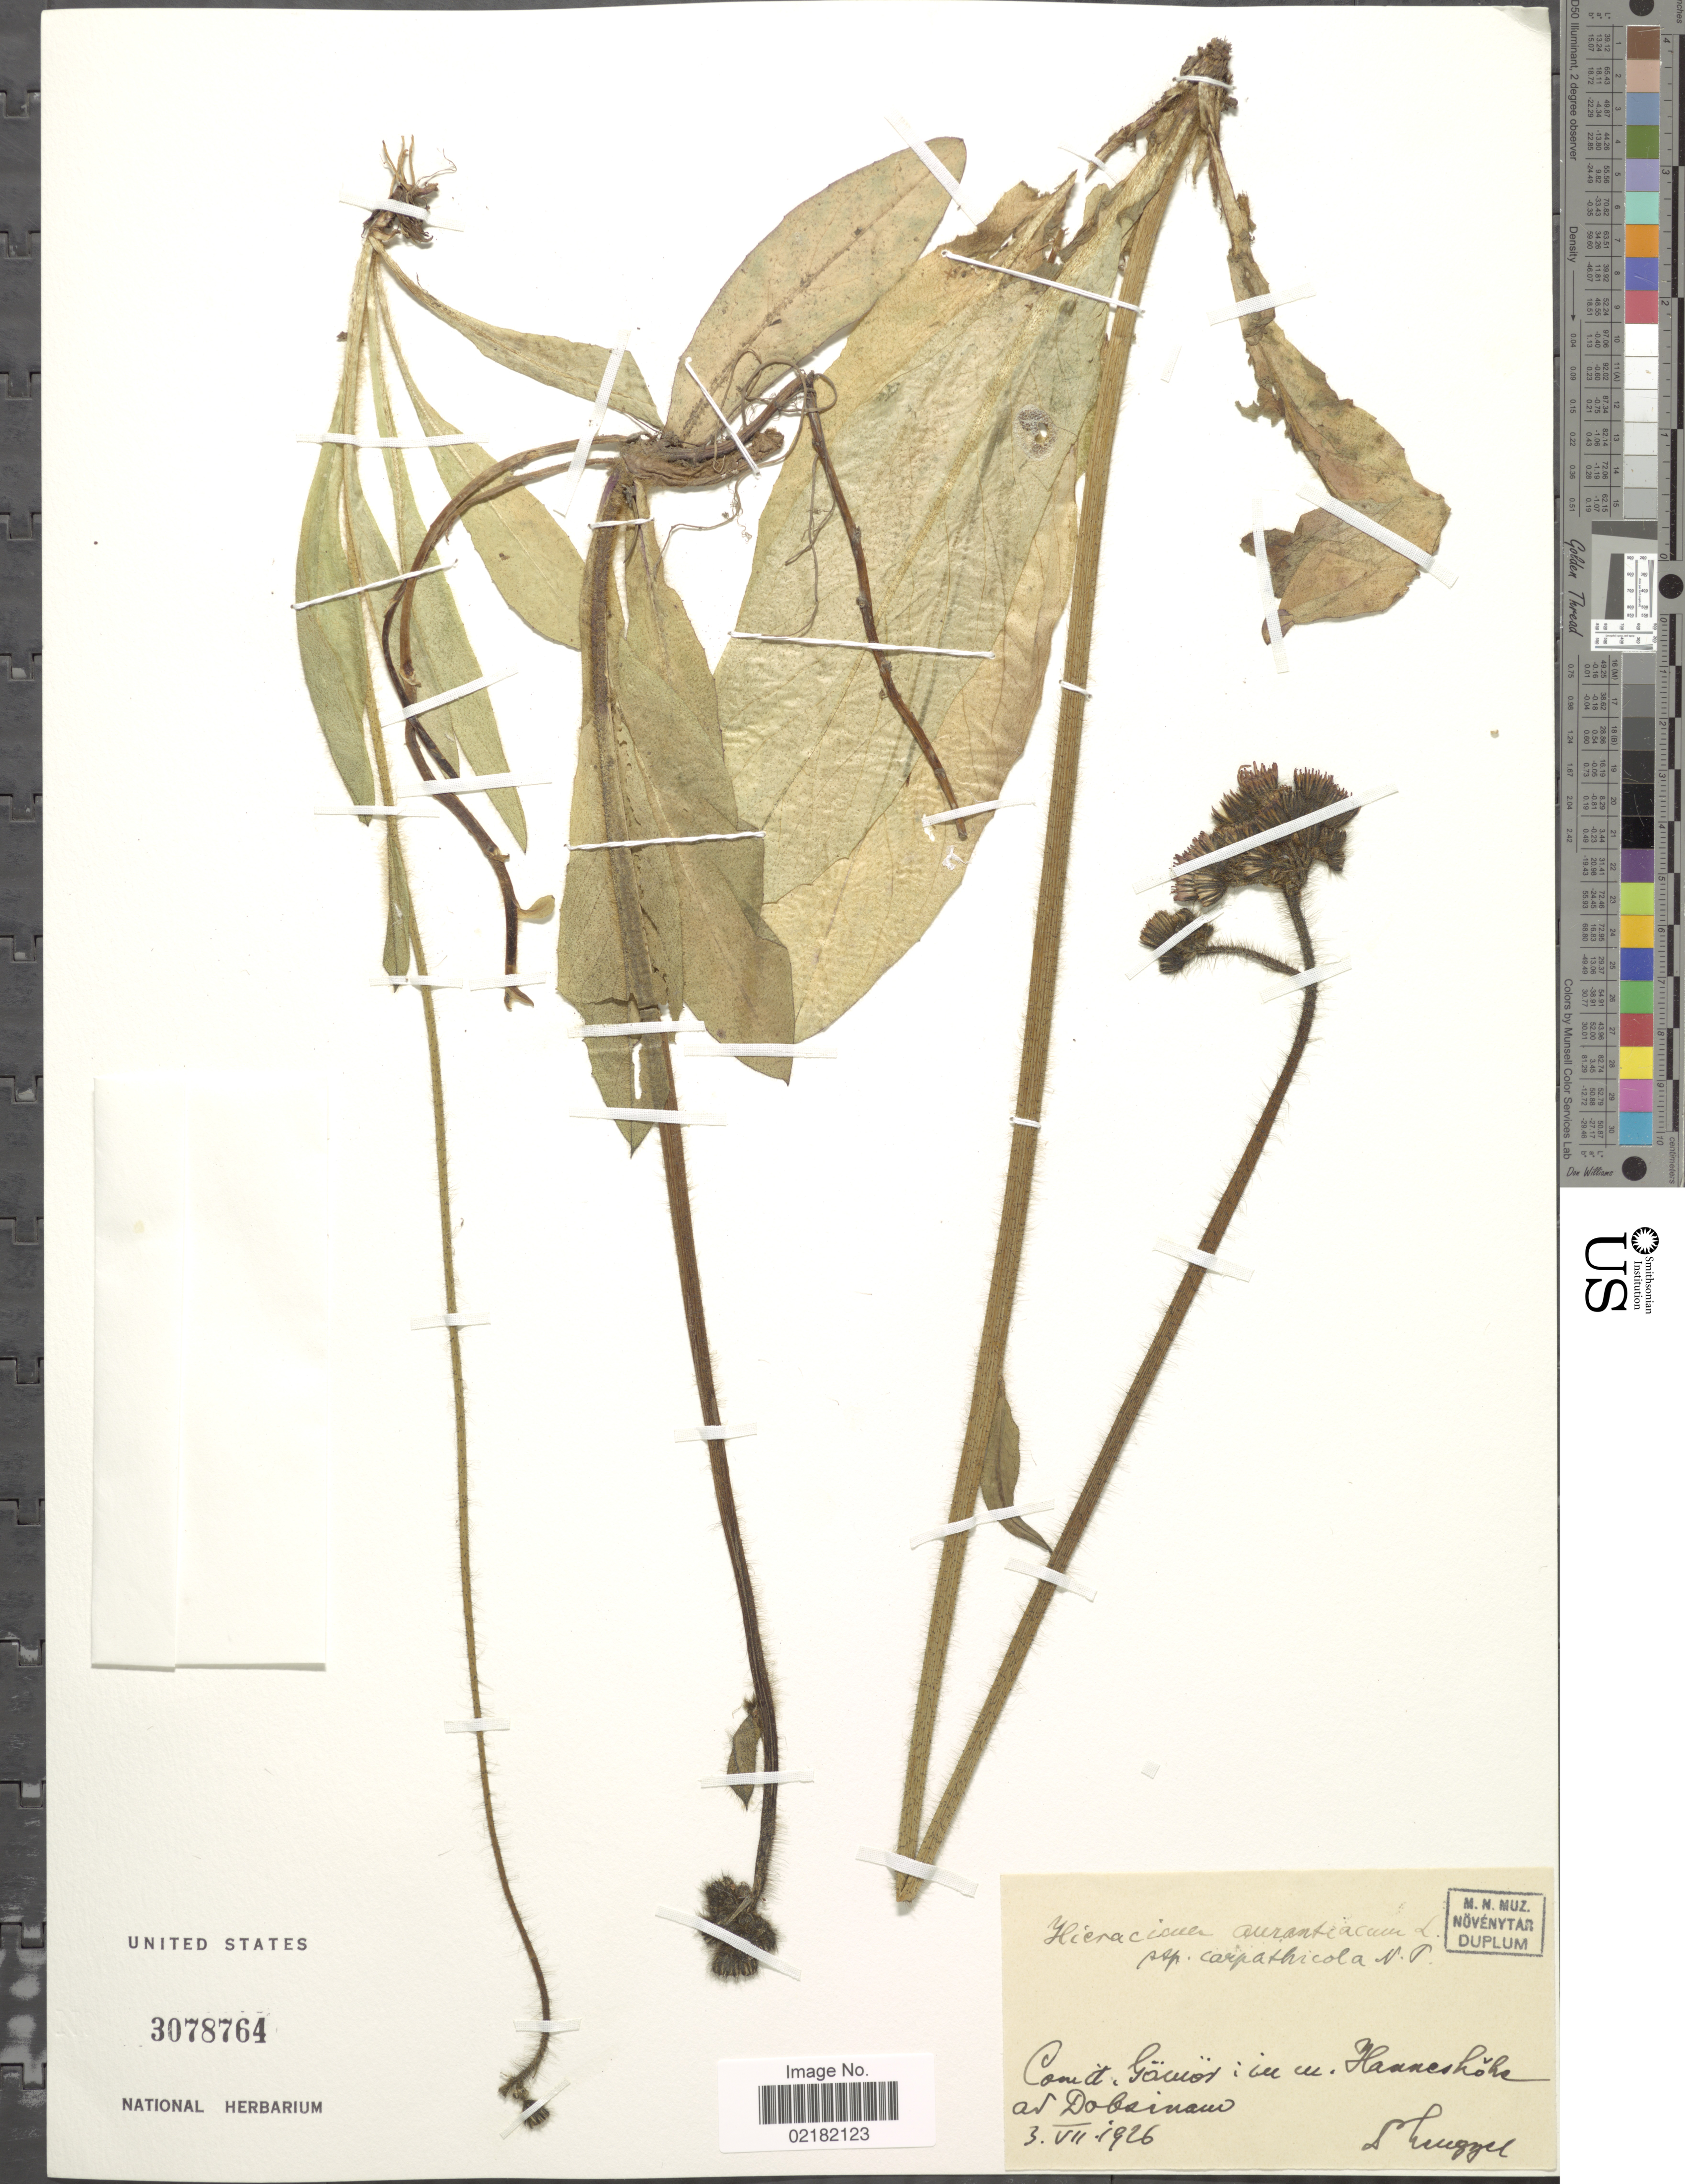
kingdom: Plantae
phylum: Tracheophyta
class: Magnoliopsida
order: Asterales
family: Asteraceae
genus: Pilosella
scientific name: Pilosella aurantiaca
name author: (L.) F.W. Schultz & Sch. Bip.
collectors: Lengyel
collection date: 1926-08-03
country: Slovakia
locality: Comt'Goucos i in m. Hnneshohe ad Dobsinam. [interpreted]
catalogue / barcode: US 3078764